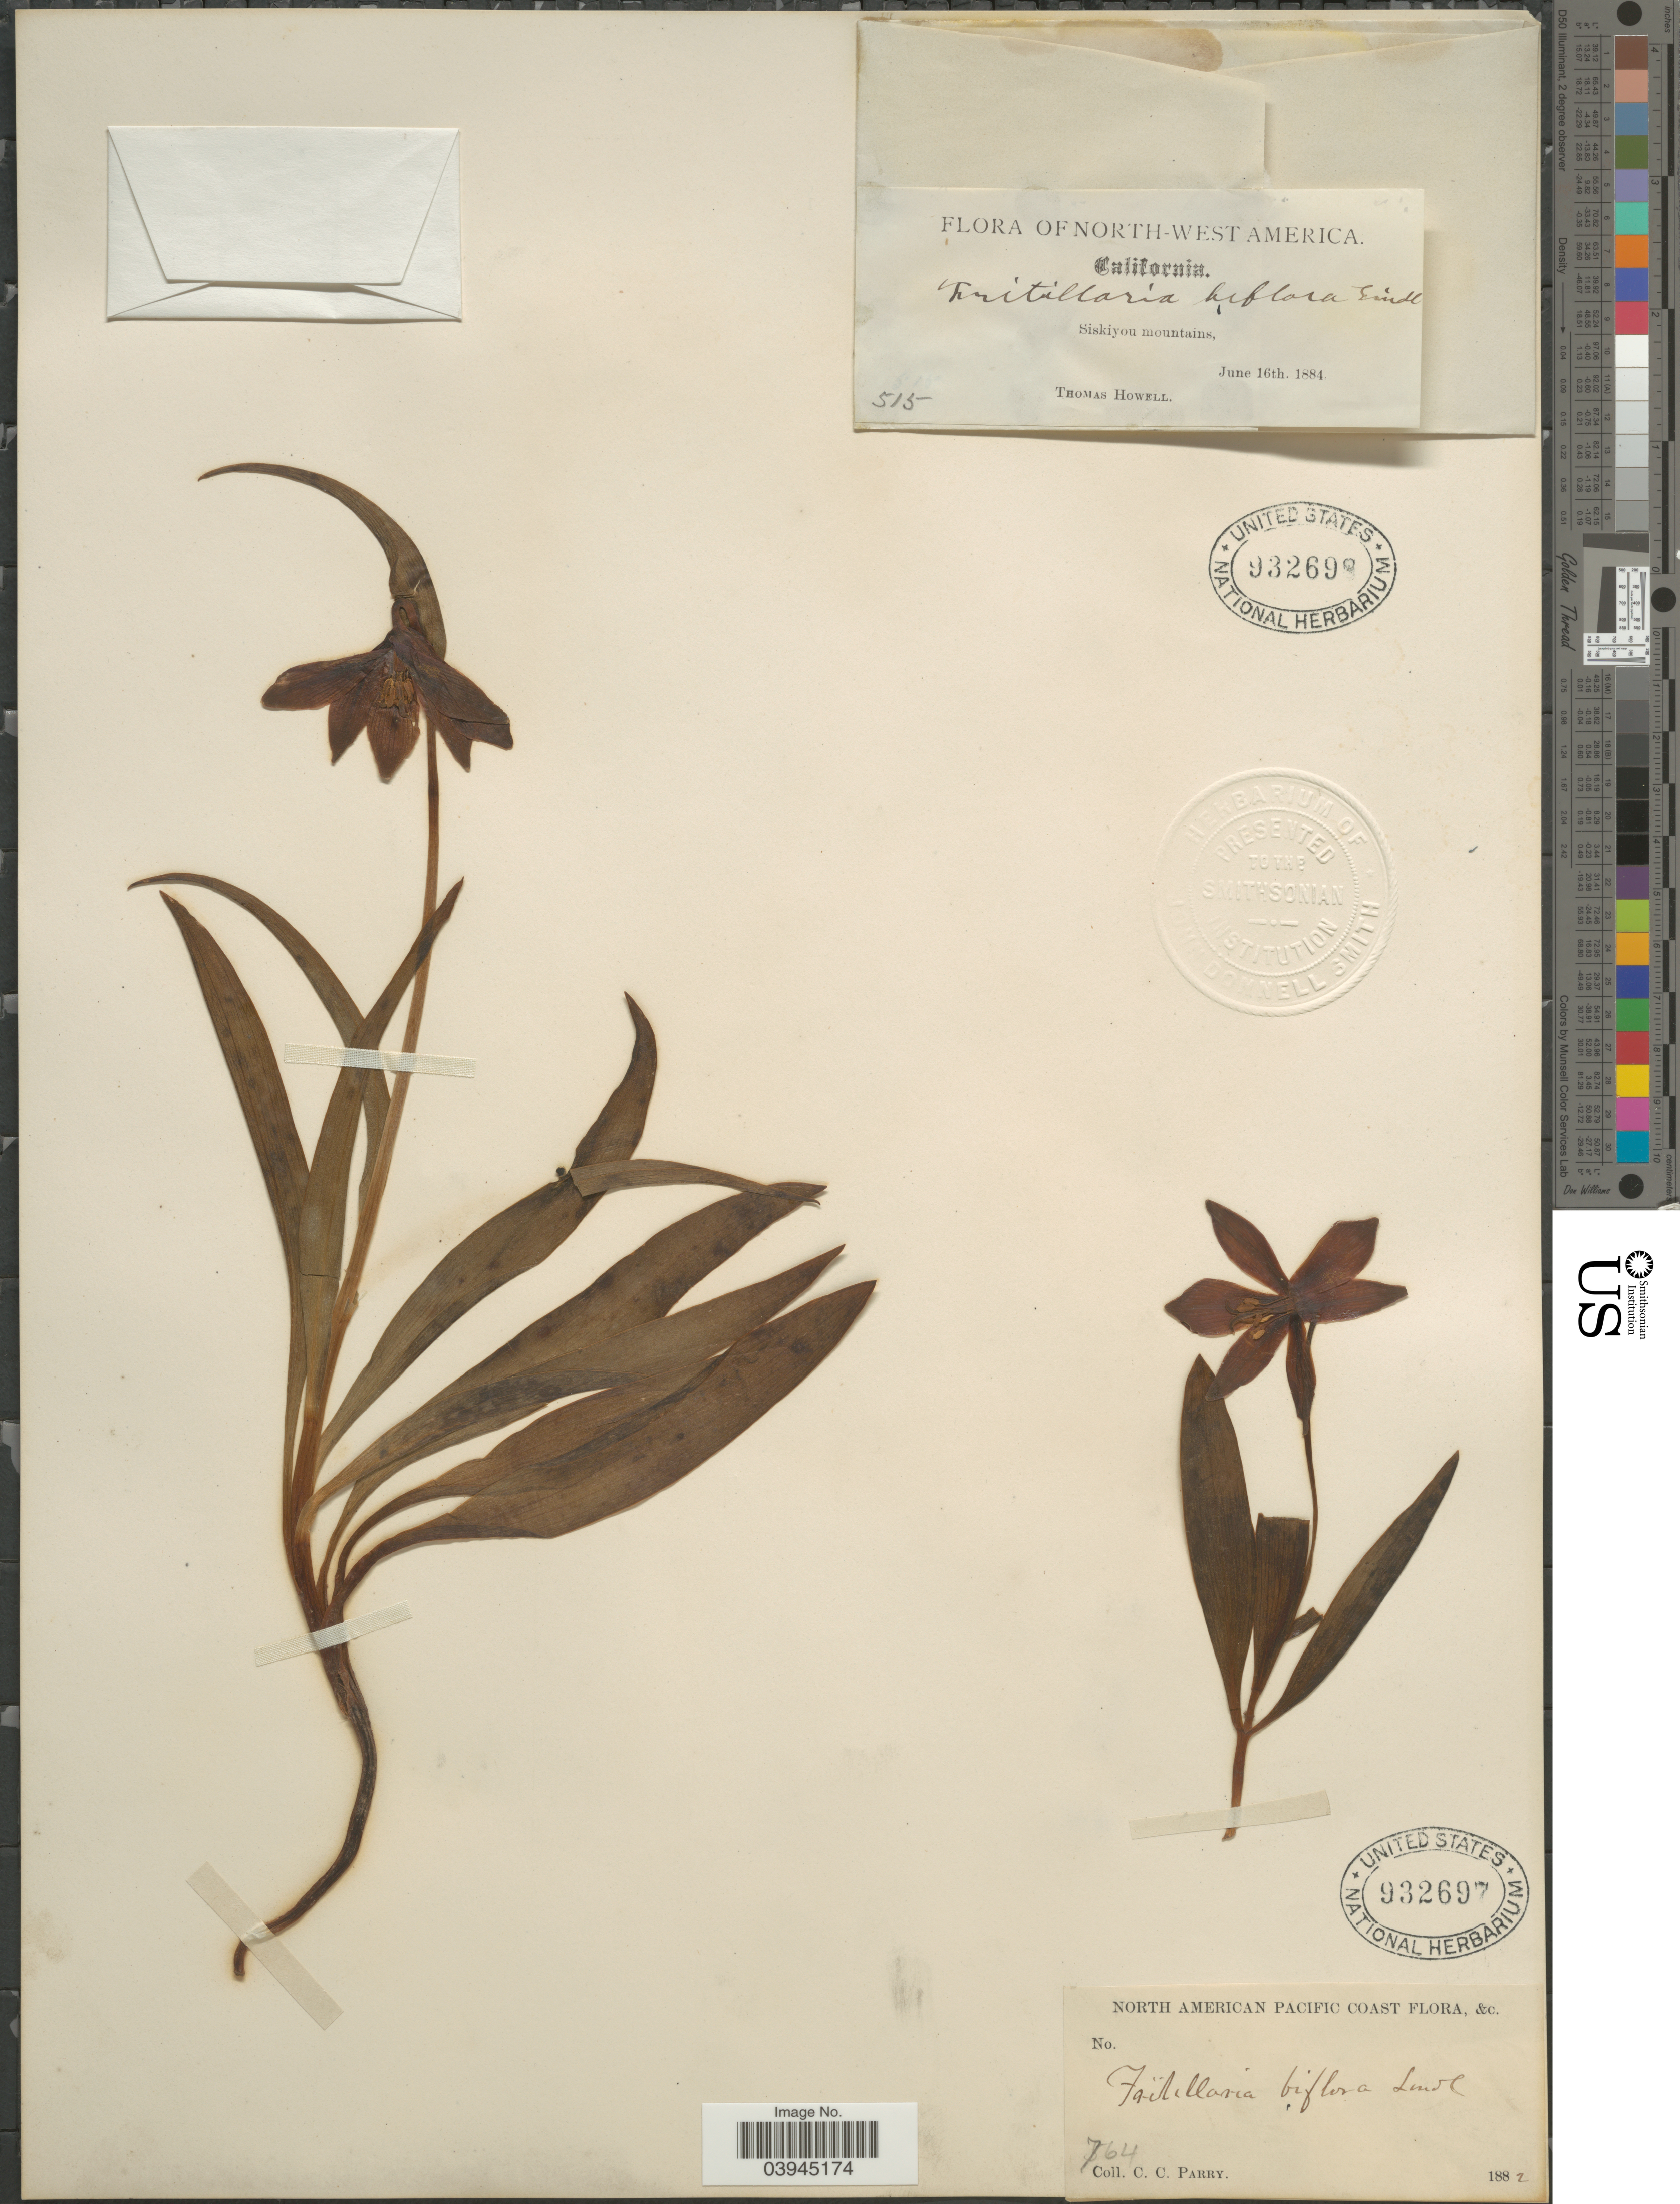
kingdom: Plantae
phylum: Tracheophyta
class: Liliopsida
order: Liliales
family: Liliaceae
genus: Fritillaria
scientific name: Fritillaria biflora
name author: Lindl.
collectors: T. Howell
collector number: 515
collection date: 1884-06-16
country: United States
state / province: California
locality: North-West America. Siskiyou mountains.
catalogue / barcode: US 932698-2